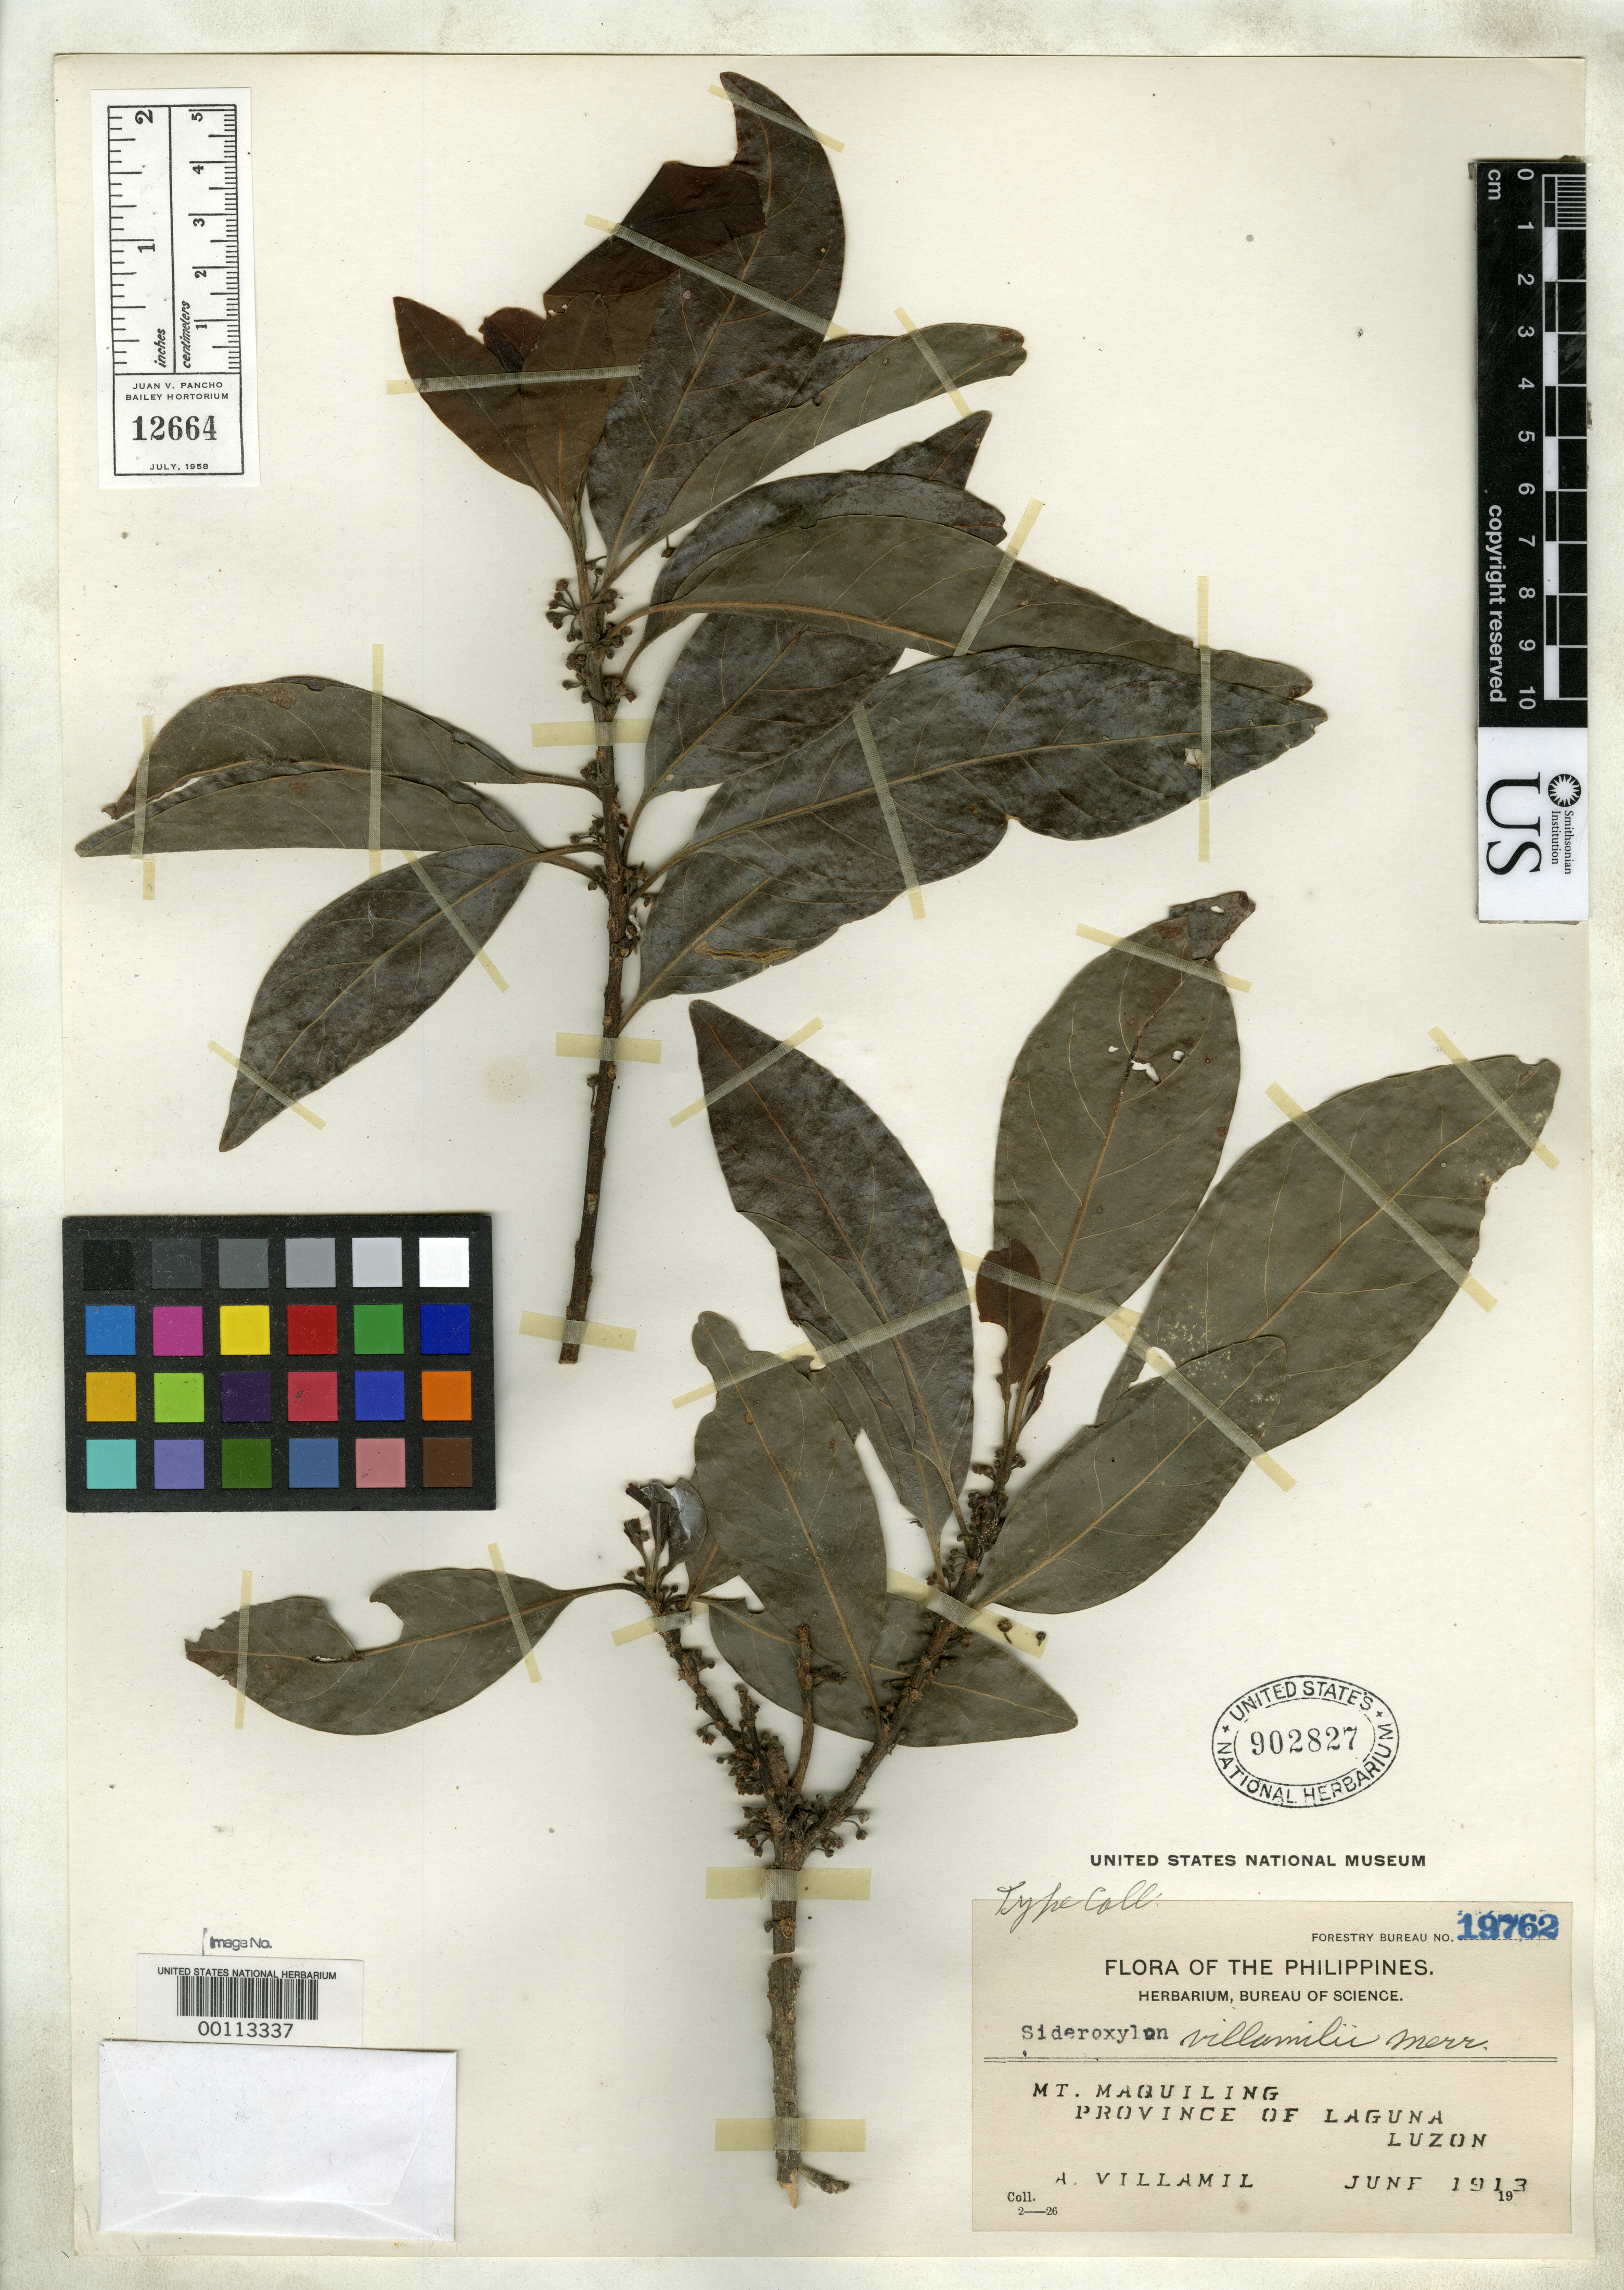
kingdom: Plantae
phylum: Tracheophyta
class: Magnoliopsida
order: Ericales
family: Sapotaceae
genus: Sideroxylon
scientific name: Sideroxylon villamilii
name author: Merr.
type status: Isotype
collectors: A. Villamil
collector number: For. Bur. 19762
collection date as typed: Jun 1913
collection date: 1913-06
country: Philippines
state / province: Calabarzon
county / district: Laguna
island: Luzon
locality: Mt. Maquiling.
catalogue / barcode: US 902827